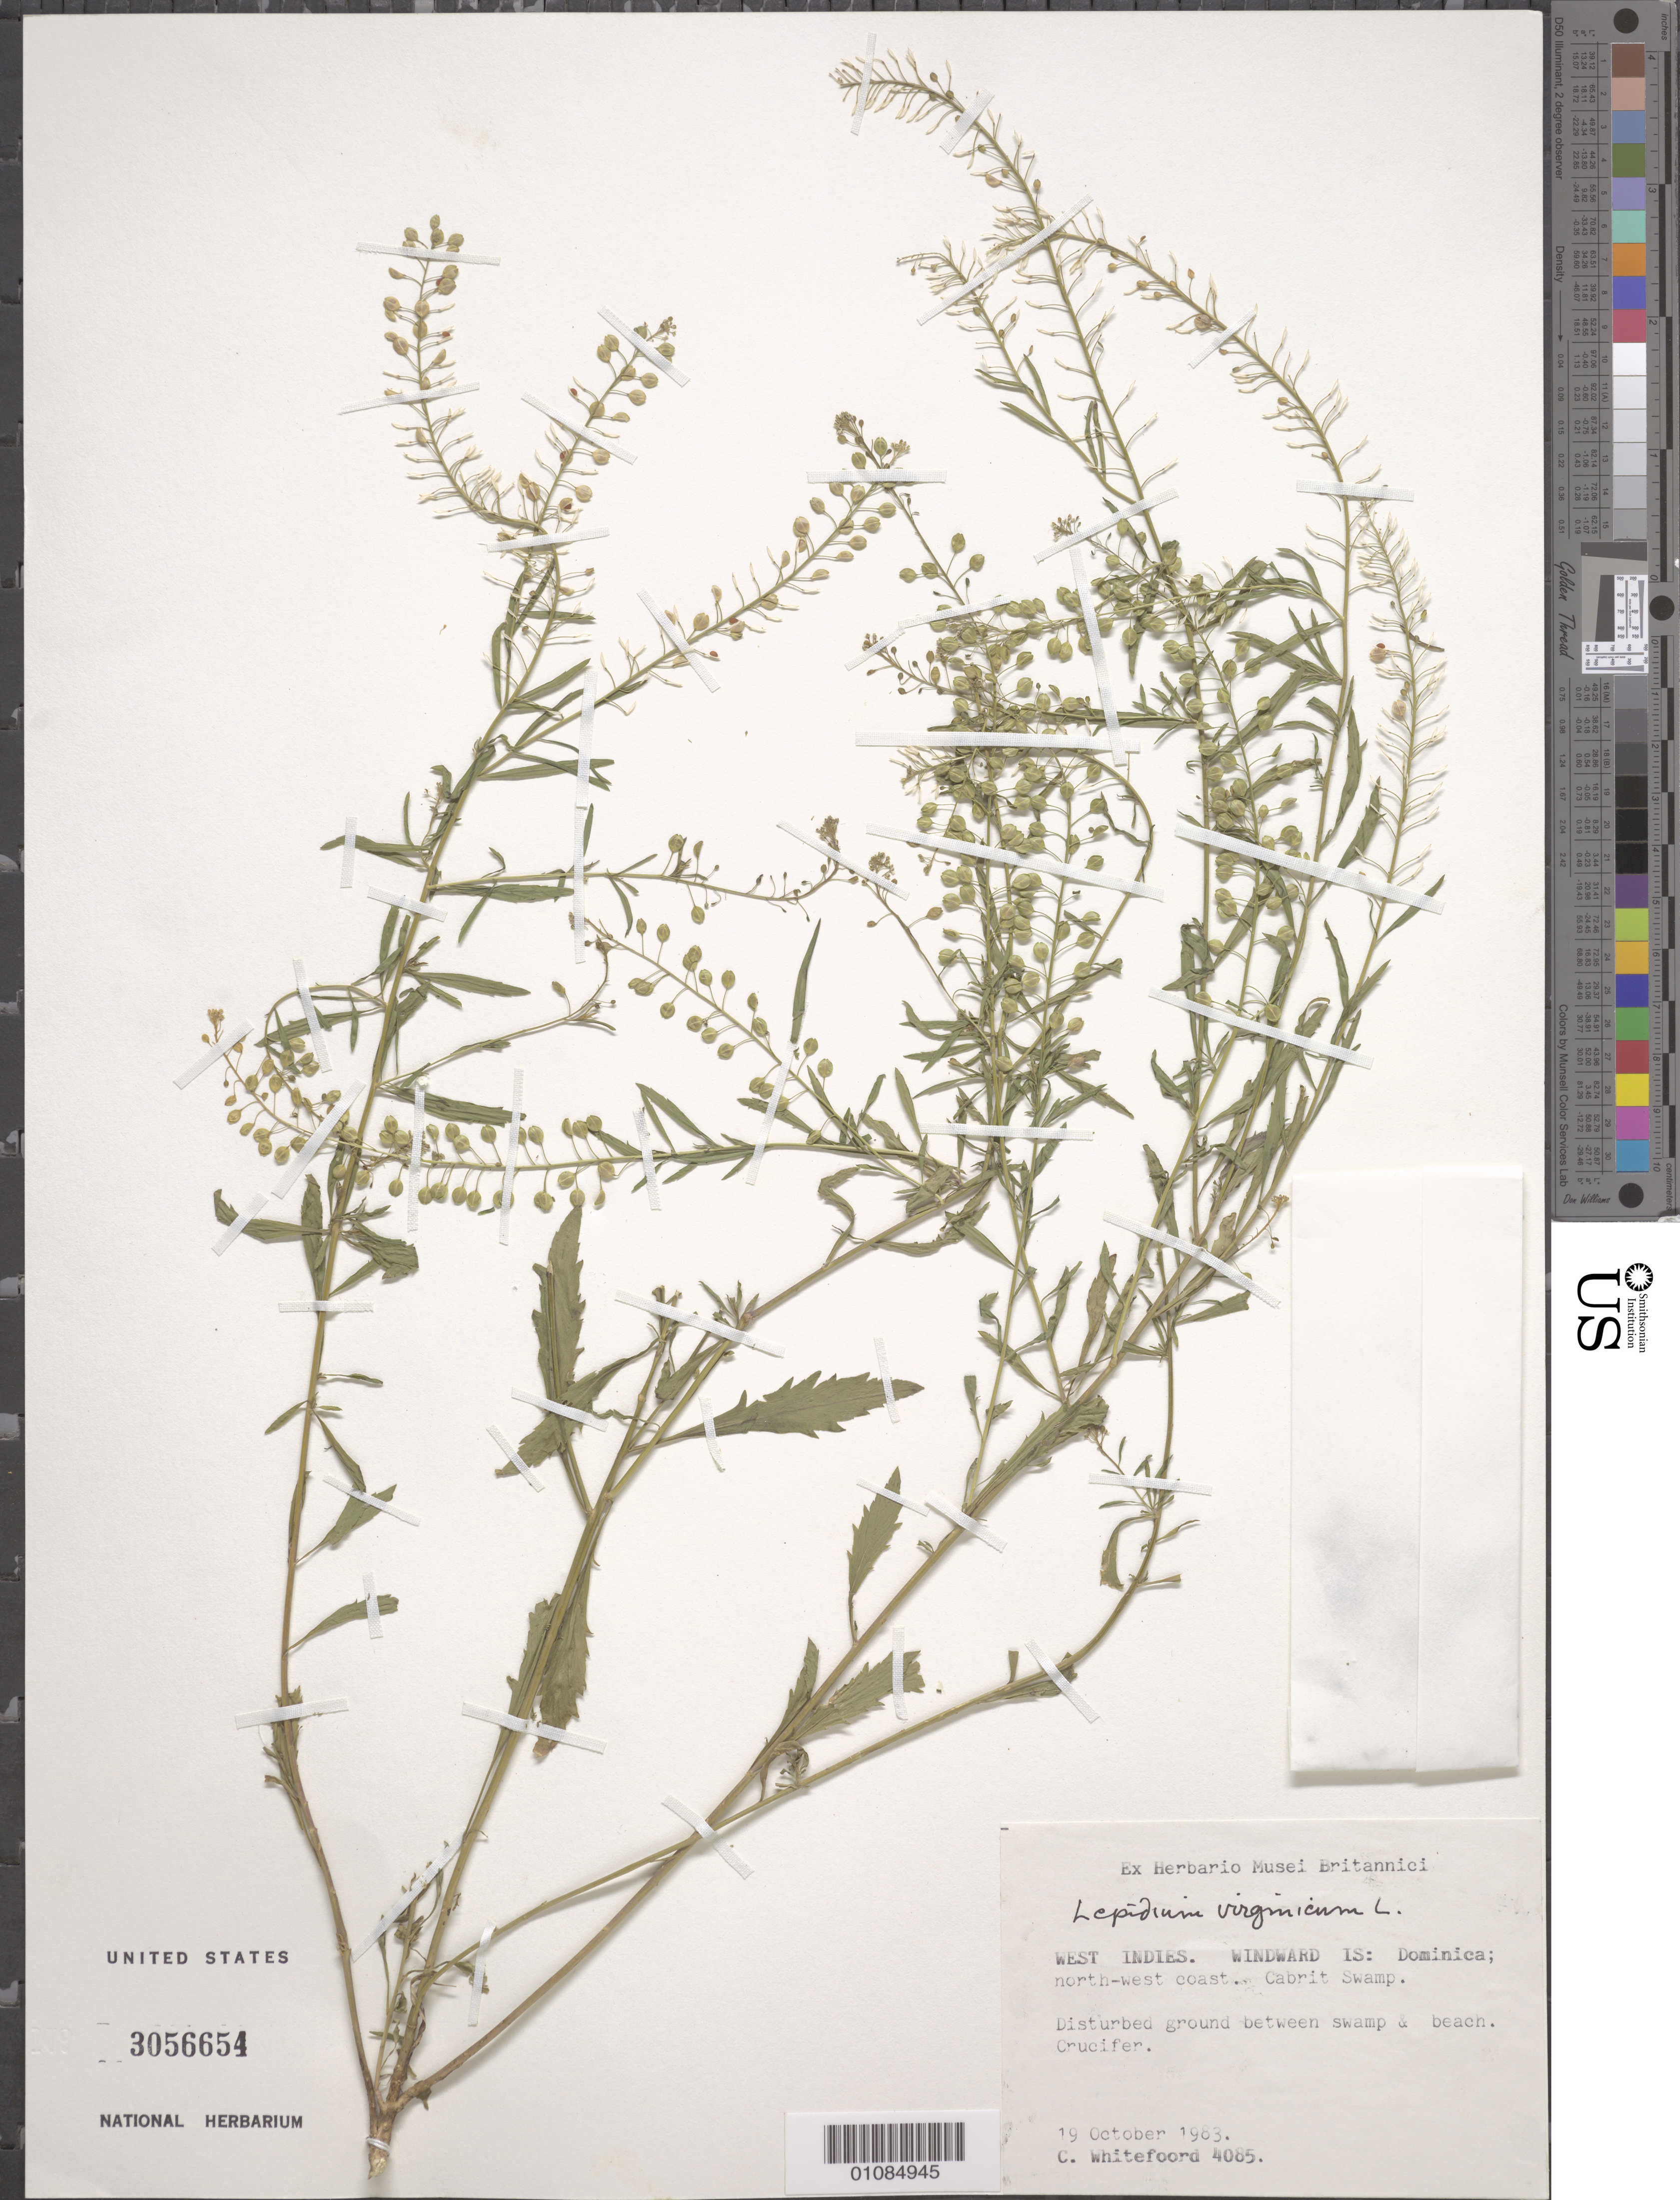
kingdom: Plantae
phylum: Tracheophyta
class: Magnoliopsida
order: Brassicales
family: Brassicaceae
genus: Lepidium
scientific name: Lepidium virginicum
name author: L.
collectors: C. Whitefoord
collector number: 4085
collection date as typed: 19 Oct 1983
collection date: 1983-10-19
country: Dominica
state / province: St. John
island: Dominica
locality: NW coast. Cabrit Swamp.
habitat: Disturbed ground between swamp and beach. Crucifer.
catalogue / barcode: US 3056654